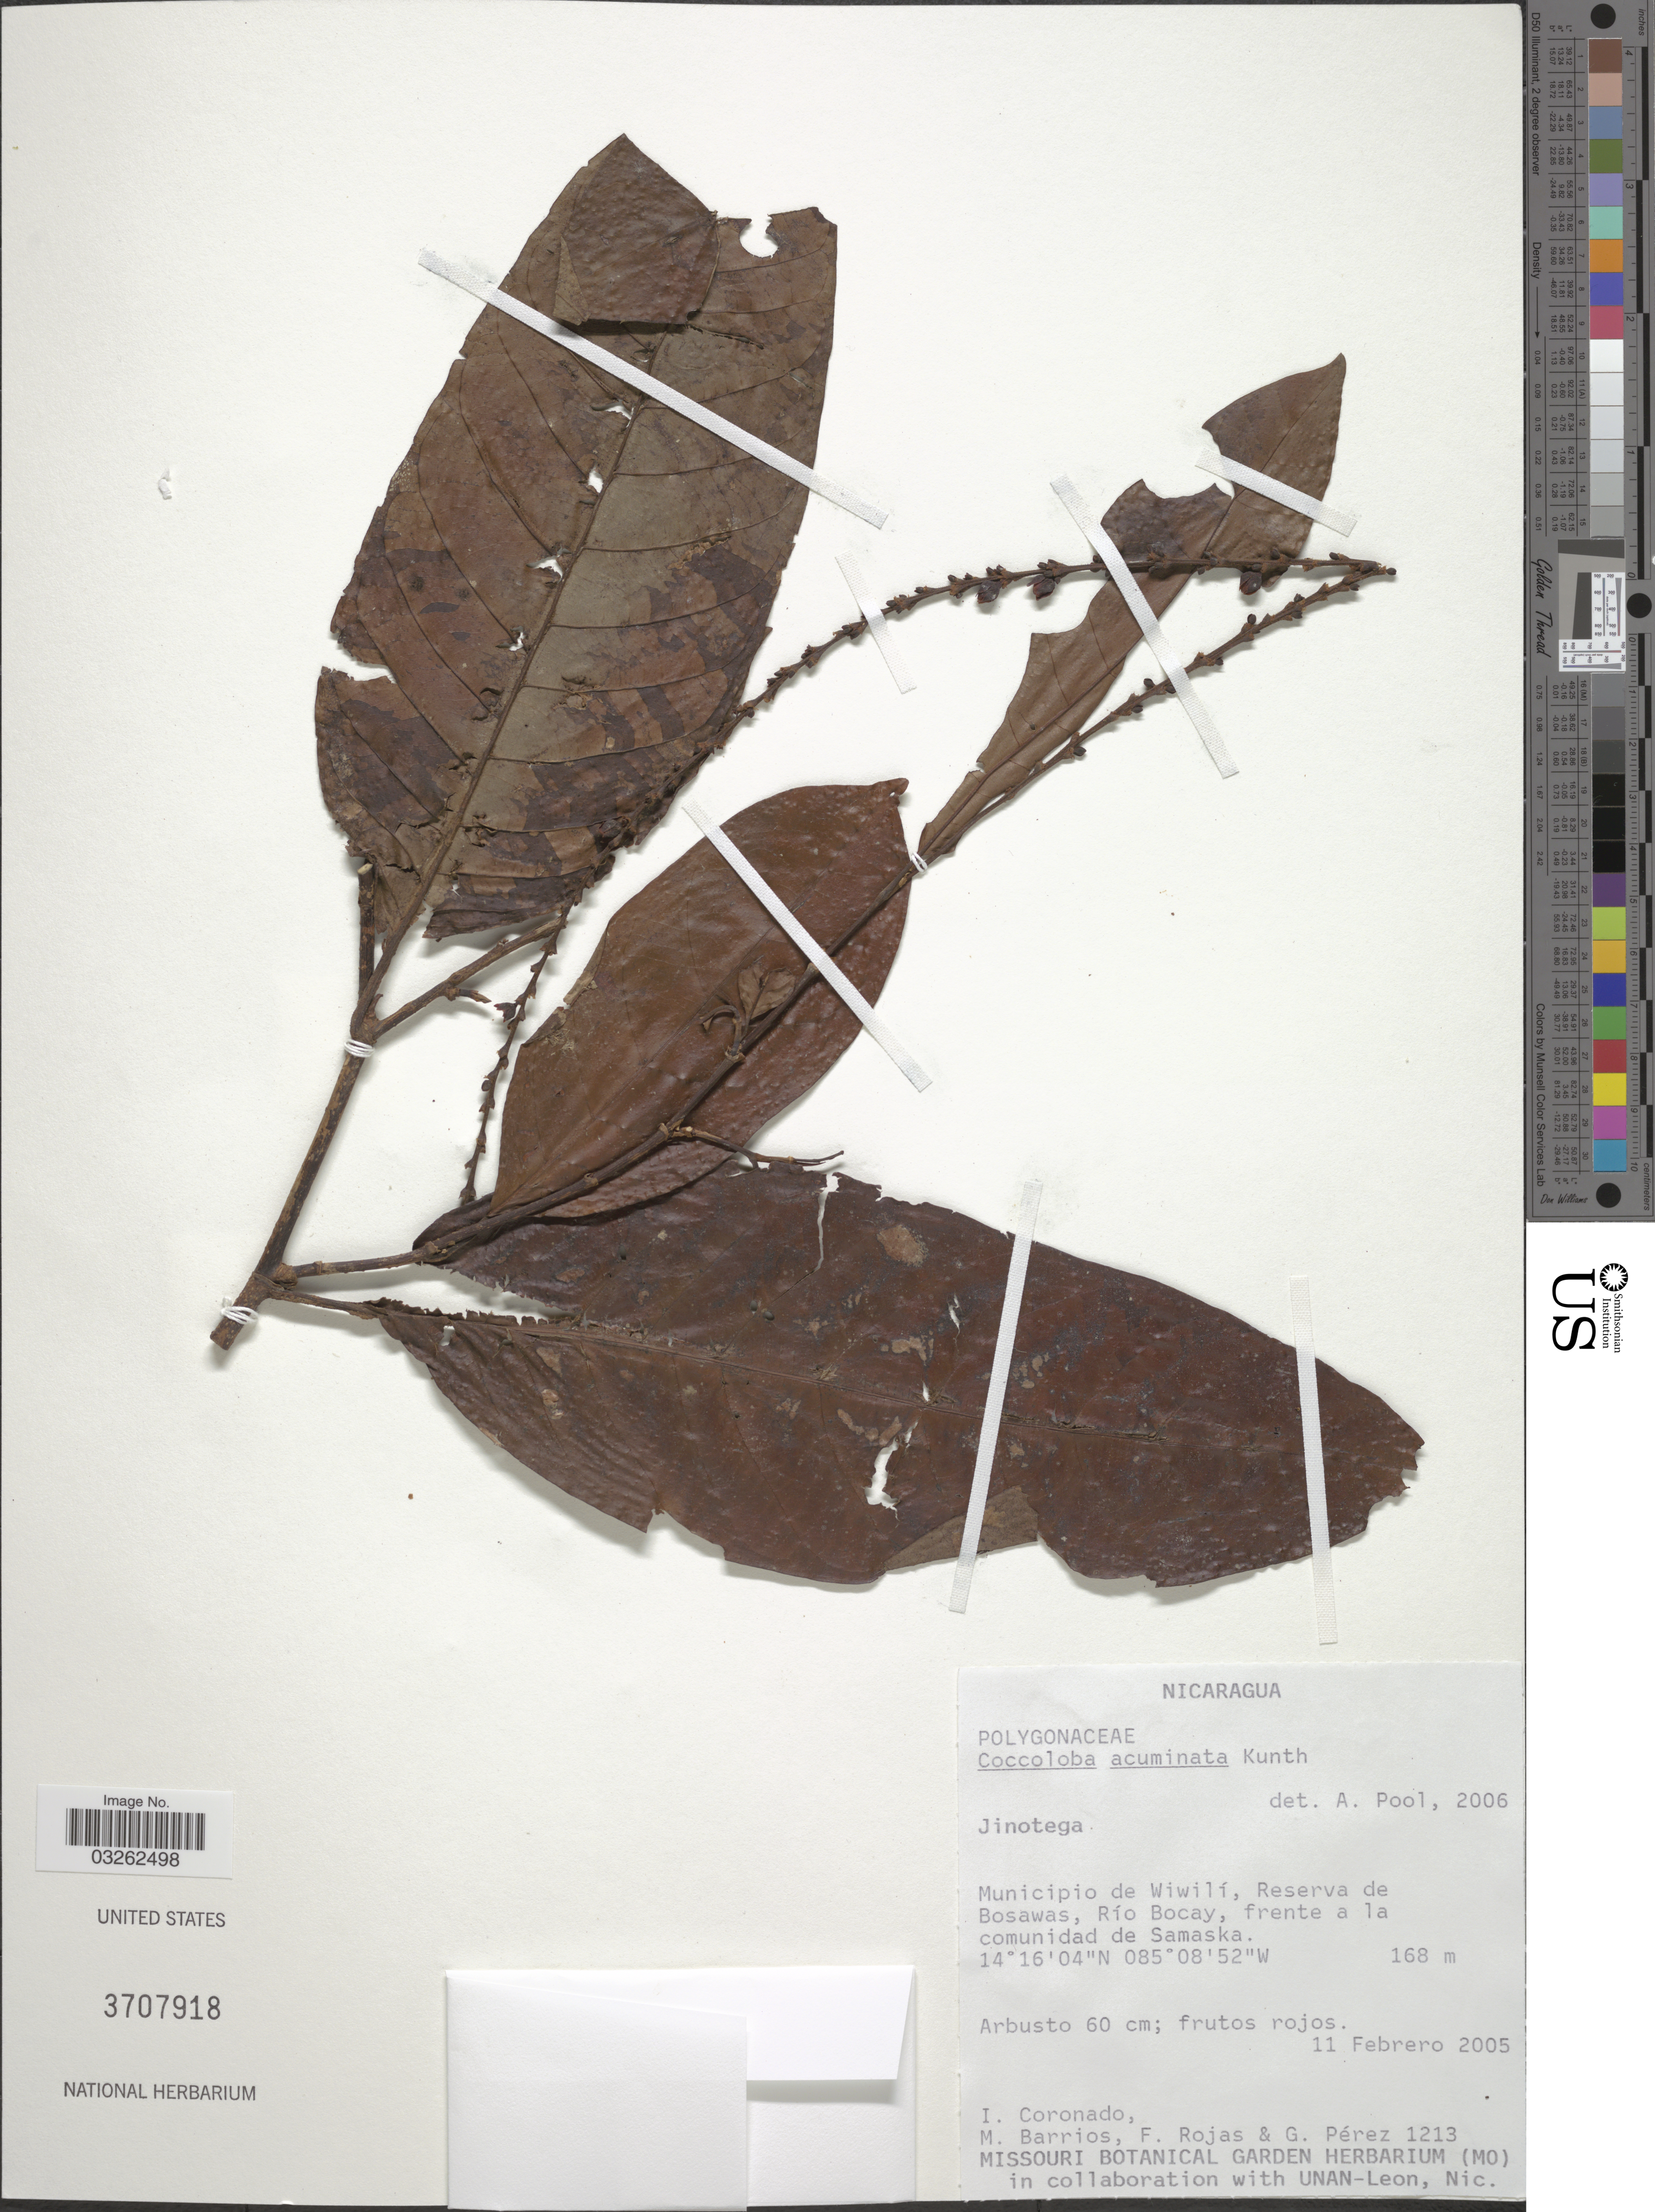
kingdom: Plantae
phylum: Tracheophyta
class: Magnoliopsida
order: Caryophyllales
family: Polygonaceae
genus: Coccoloba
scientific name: Coccoloba acuminata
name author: Kunth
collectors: I. Coronado, M. Barrios, F. Rojas & G. Perez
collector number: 1213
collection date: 2005-02-11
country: Nicaragua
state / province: Jinotega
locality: Municipio de Wiwilí, Reserva de Bosawas, Río Bocay, frente a la comunidad de Samaska.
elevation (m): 168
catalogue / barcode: US 3707918